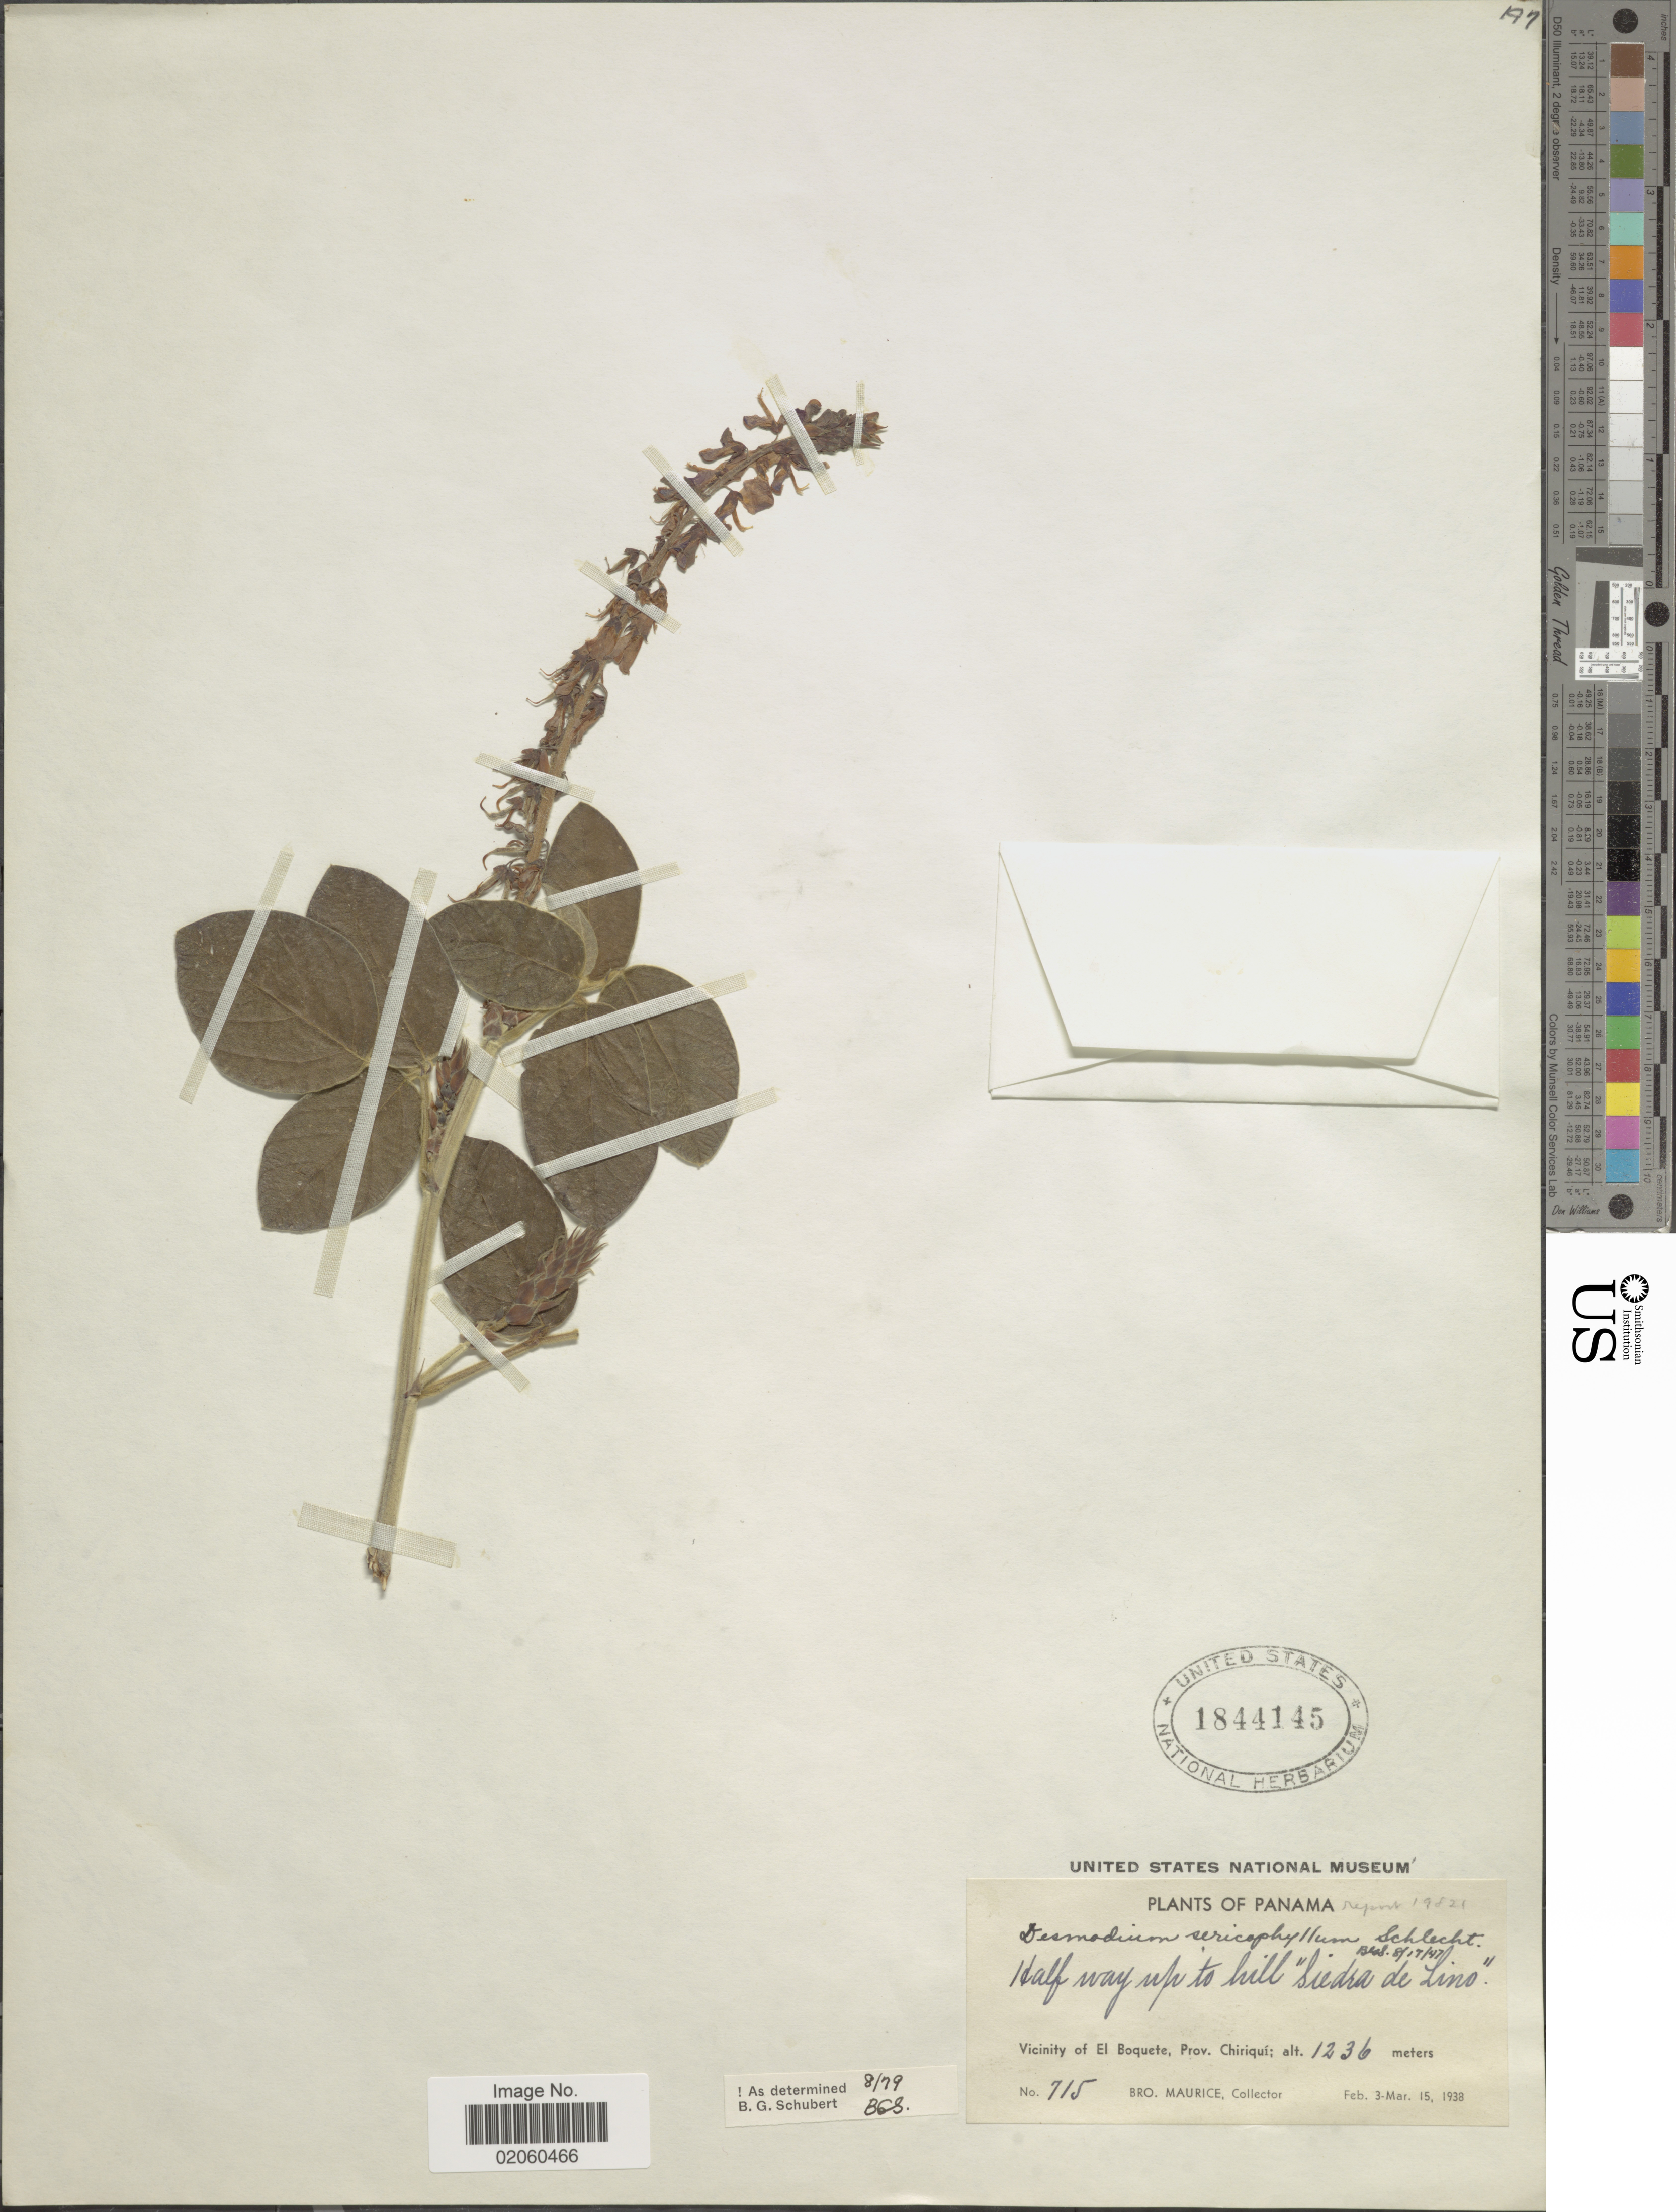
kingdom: Plantae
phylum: Tracheophyta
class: Magnoliopsida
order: Fabales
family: Fabaceae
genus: Desmodium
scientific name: Desmodium sericophyllum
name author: Schltdl.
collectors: B. Maurice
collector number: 715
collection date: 1938-02-03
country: Panama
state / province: Chiriqui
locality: Vicinity of El Boquete, Prov. Chiriqui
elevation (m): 1236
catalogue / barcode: US 1844145